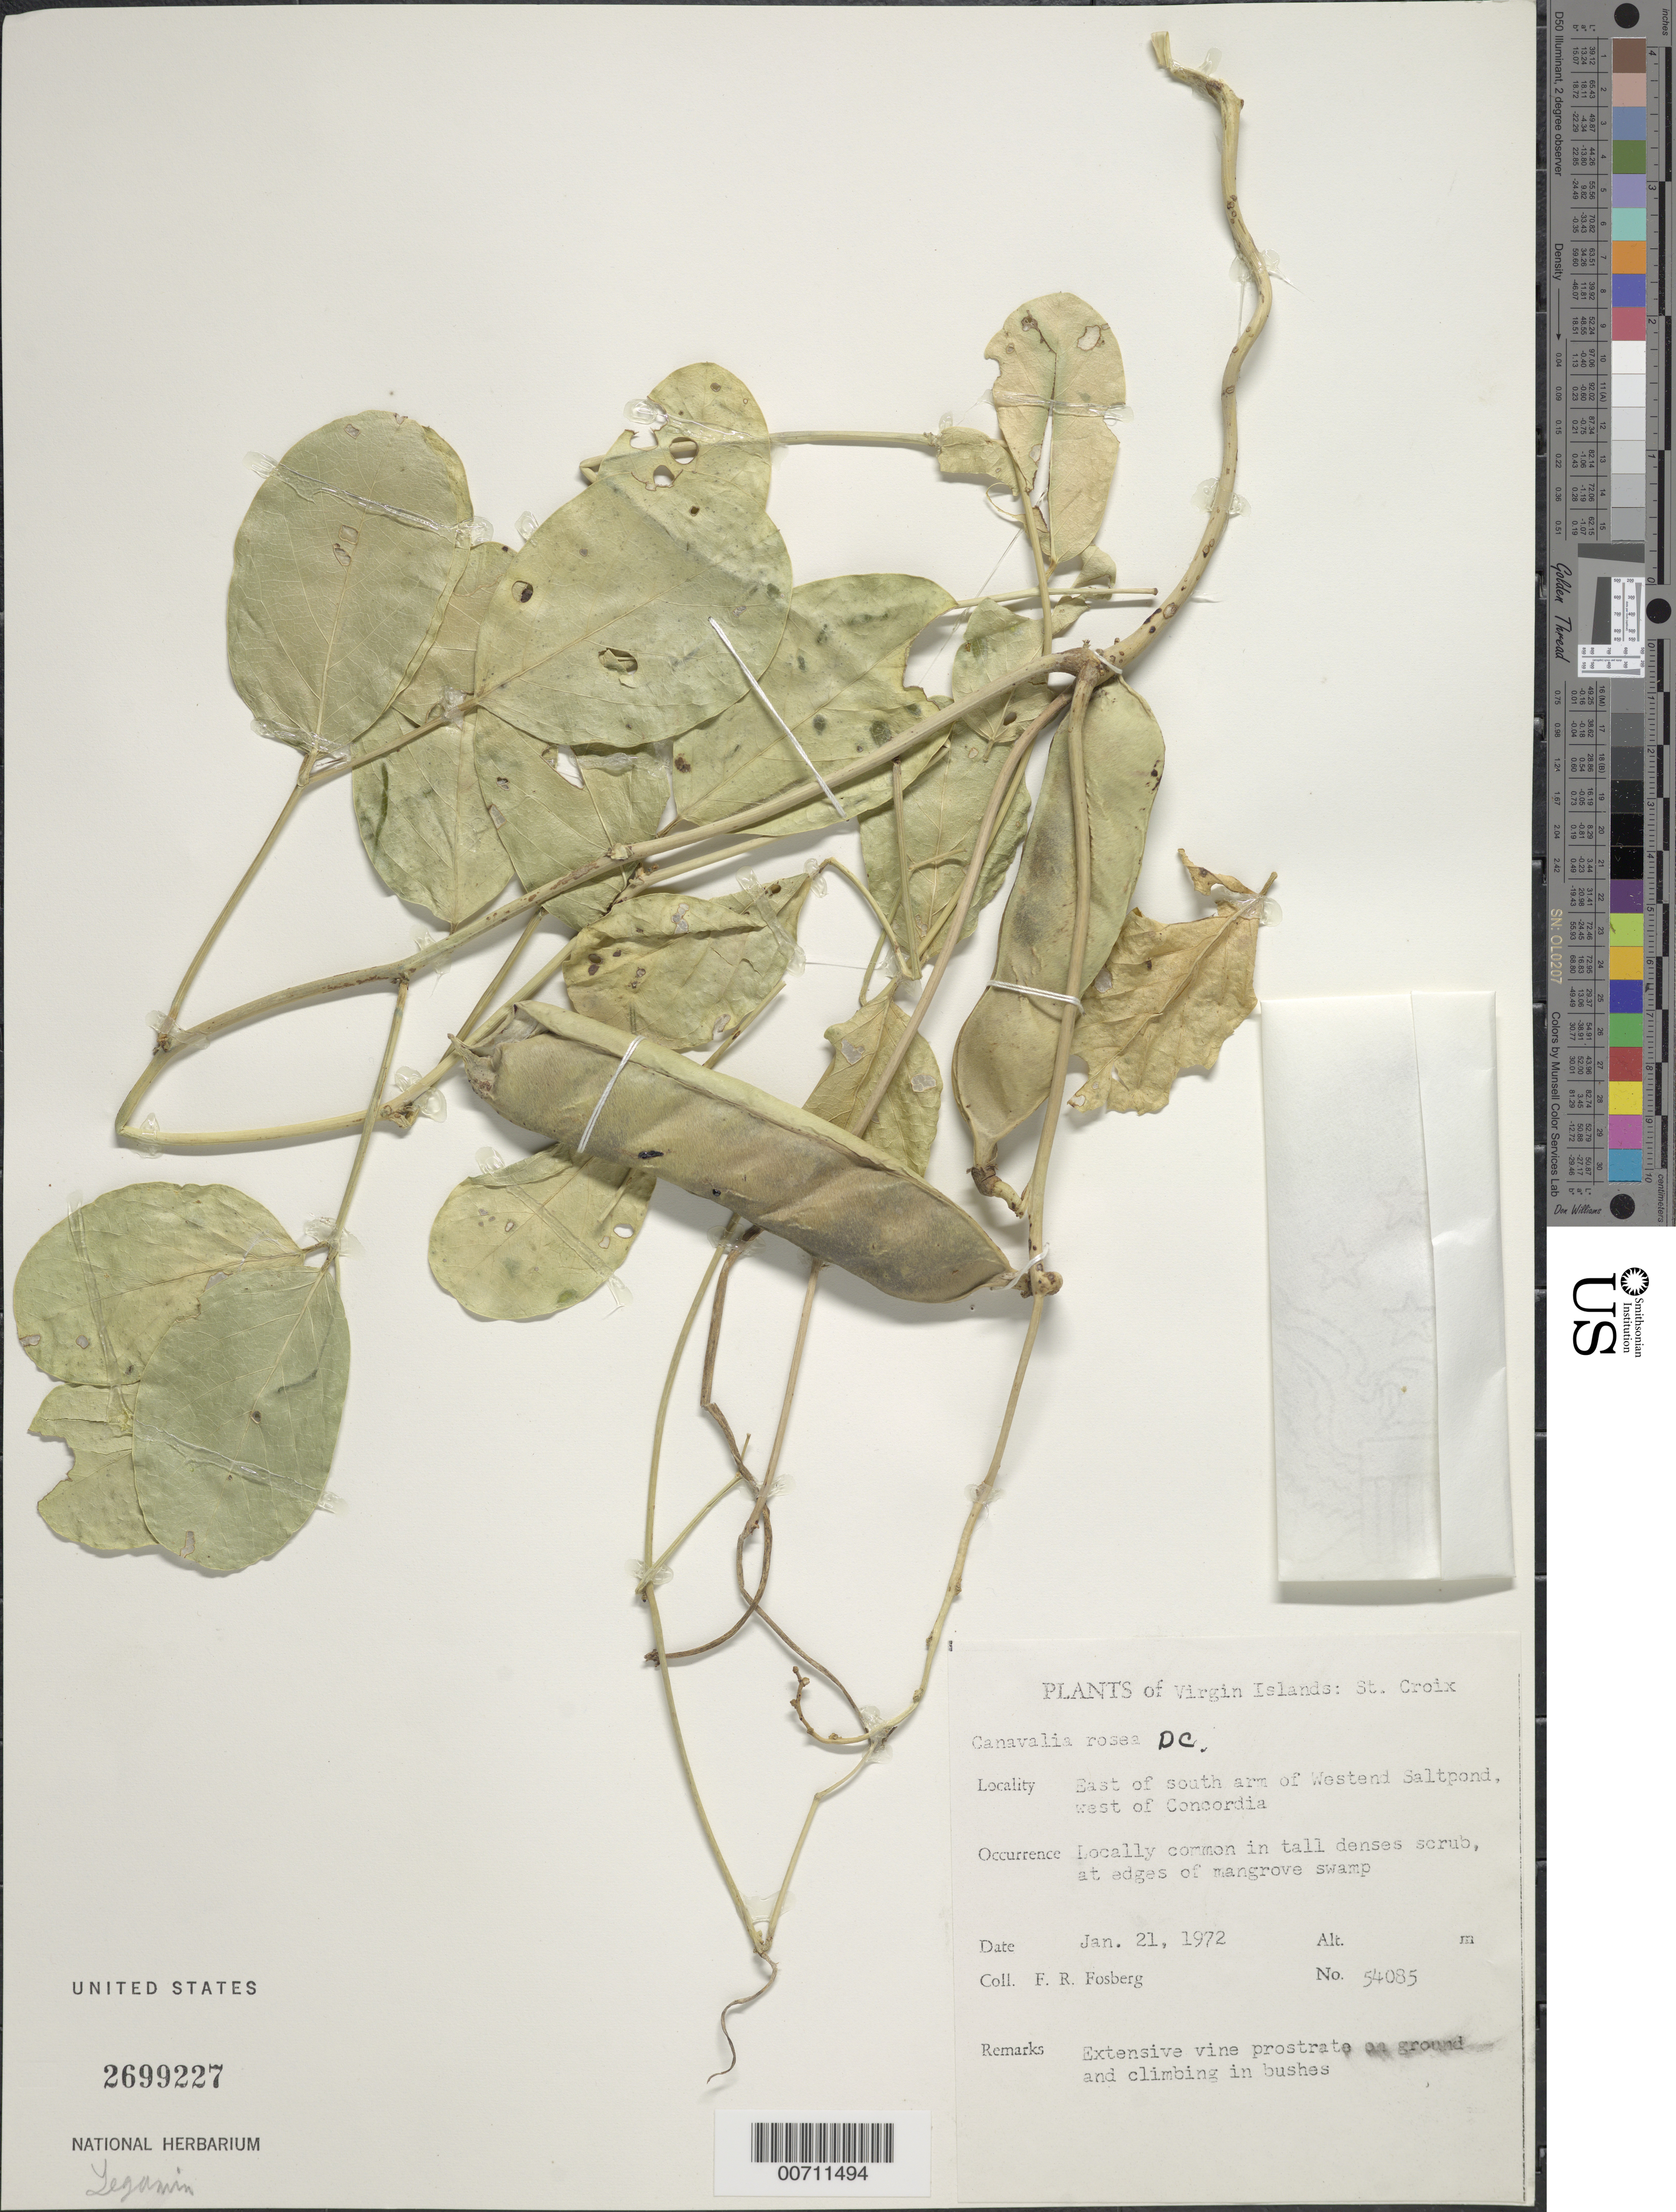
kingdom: Plantae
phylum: Tracheophyta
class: Magnoliopsida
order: Fabales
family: Fabaceae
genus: Canavalia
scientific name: Canavalia rosea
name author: (Sw.) DC.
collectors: F. R. Fosberg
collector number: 54085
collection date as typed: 21 Jan 1972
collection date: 1972-01-21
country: U.S. Virgin Islands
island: St. Croix Island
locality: Saltpond, E of S arm of Westend; W of Concordia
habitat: At edges of mangrove swamp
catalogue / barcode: US 2699227